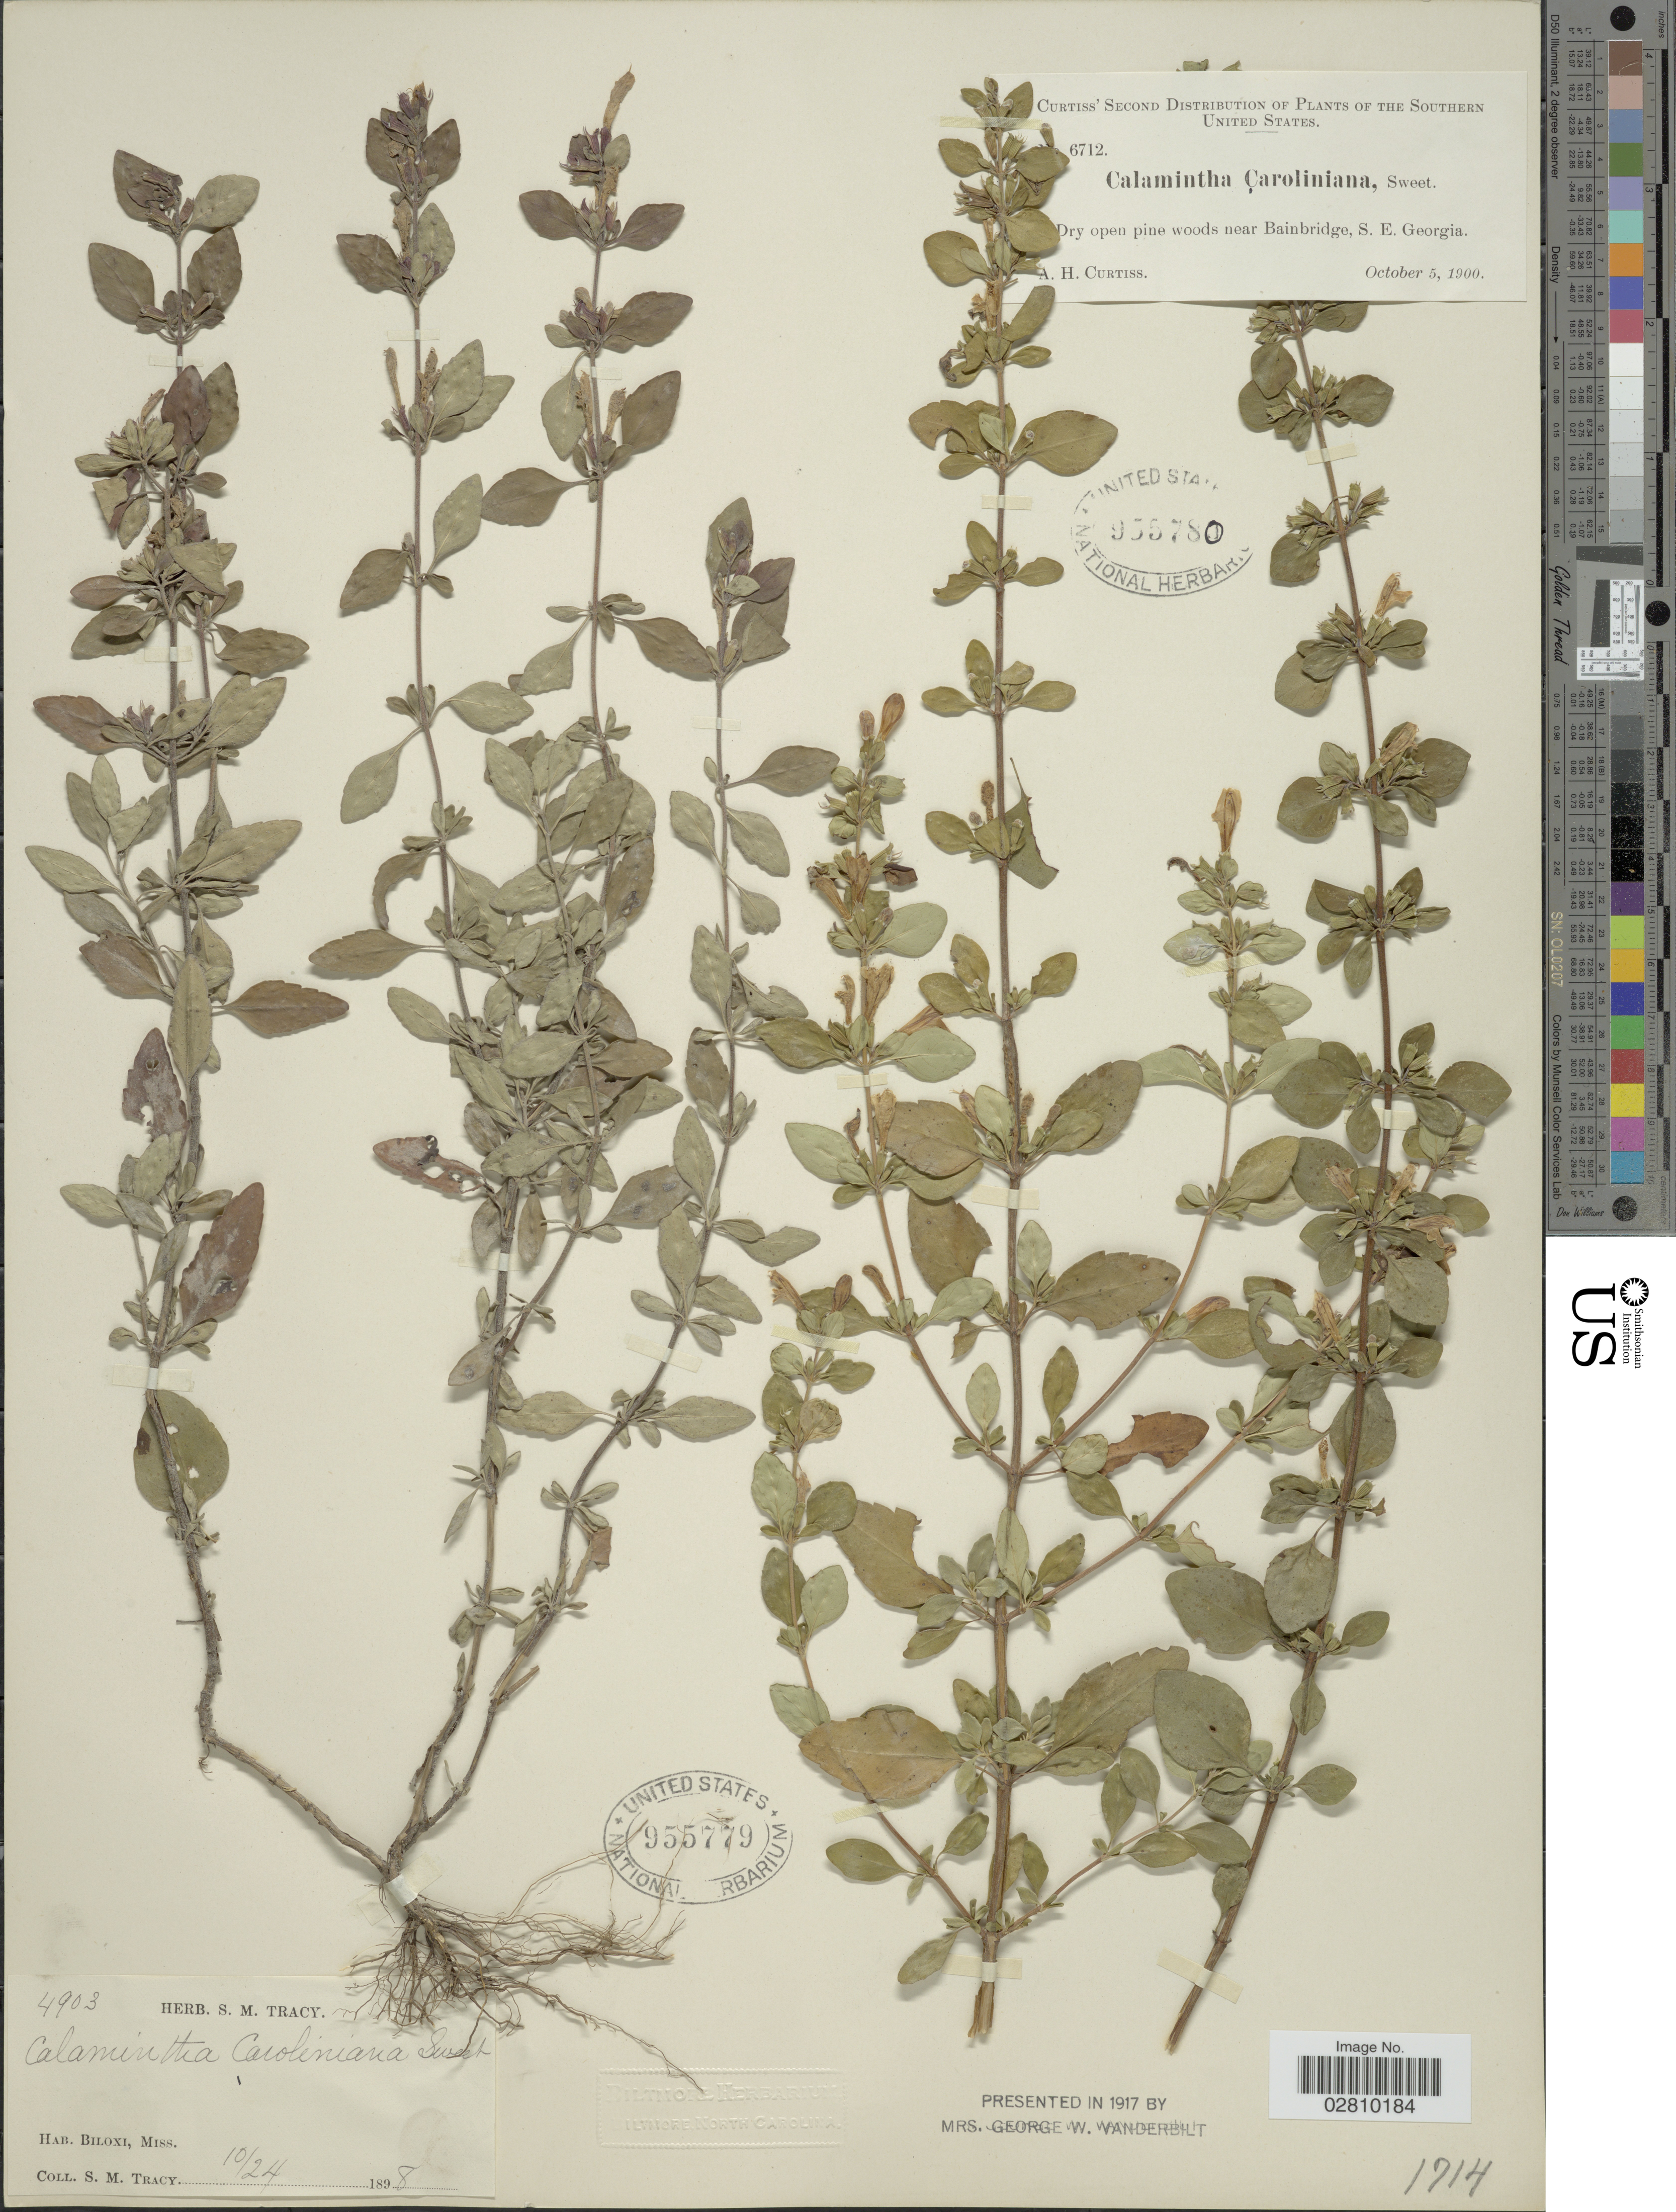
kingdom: Plantae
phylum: Tracheophyta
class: Magnoliopsida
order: Lamiales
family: Lamiaceae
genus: Clinopodium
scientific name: Clinopodium carolinianum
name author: Mill.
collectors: A. H. Curtiss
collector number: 6712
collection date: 1900-10-05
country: United States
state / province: Georgia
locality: Southern United States. Dry open pine woods near Bainbridge, S.E. Georgia.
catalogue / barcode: US 955780-2